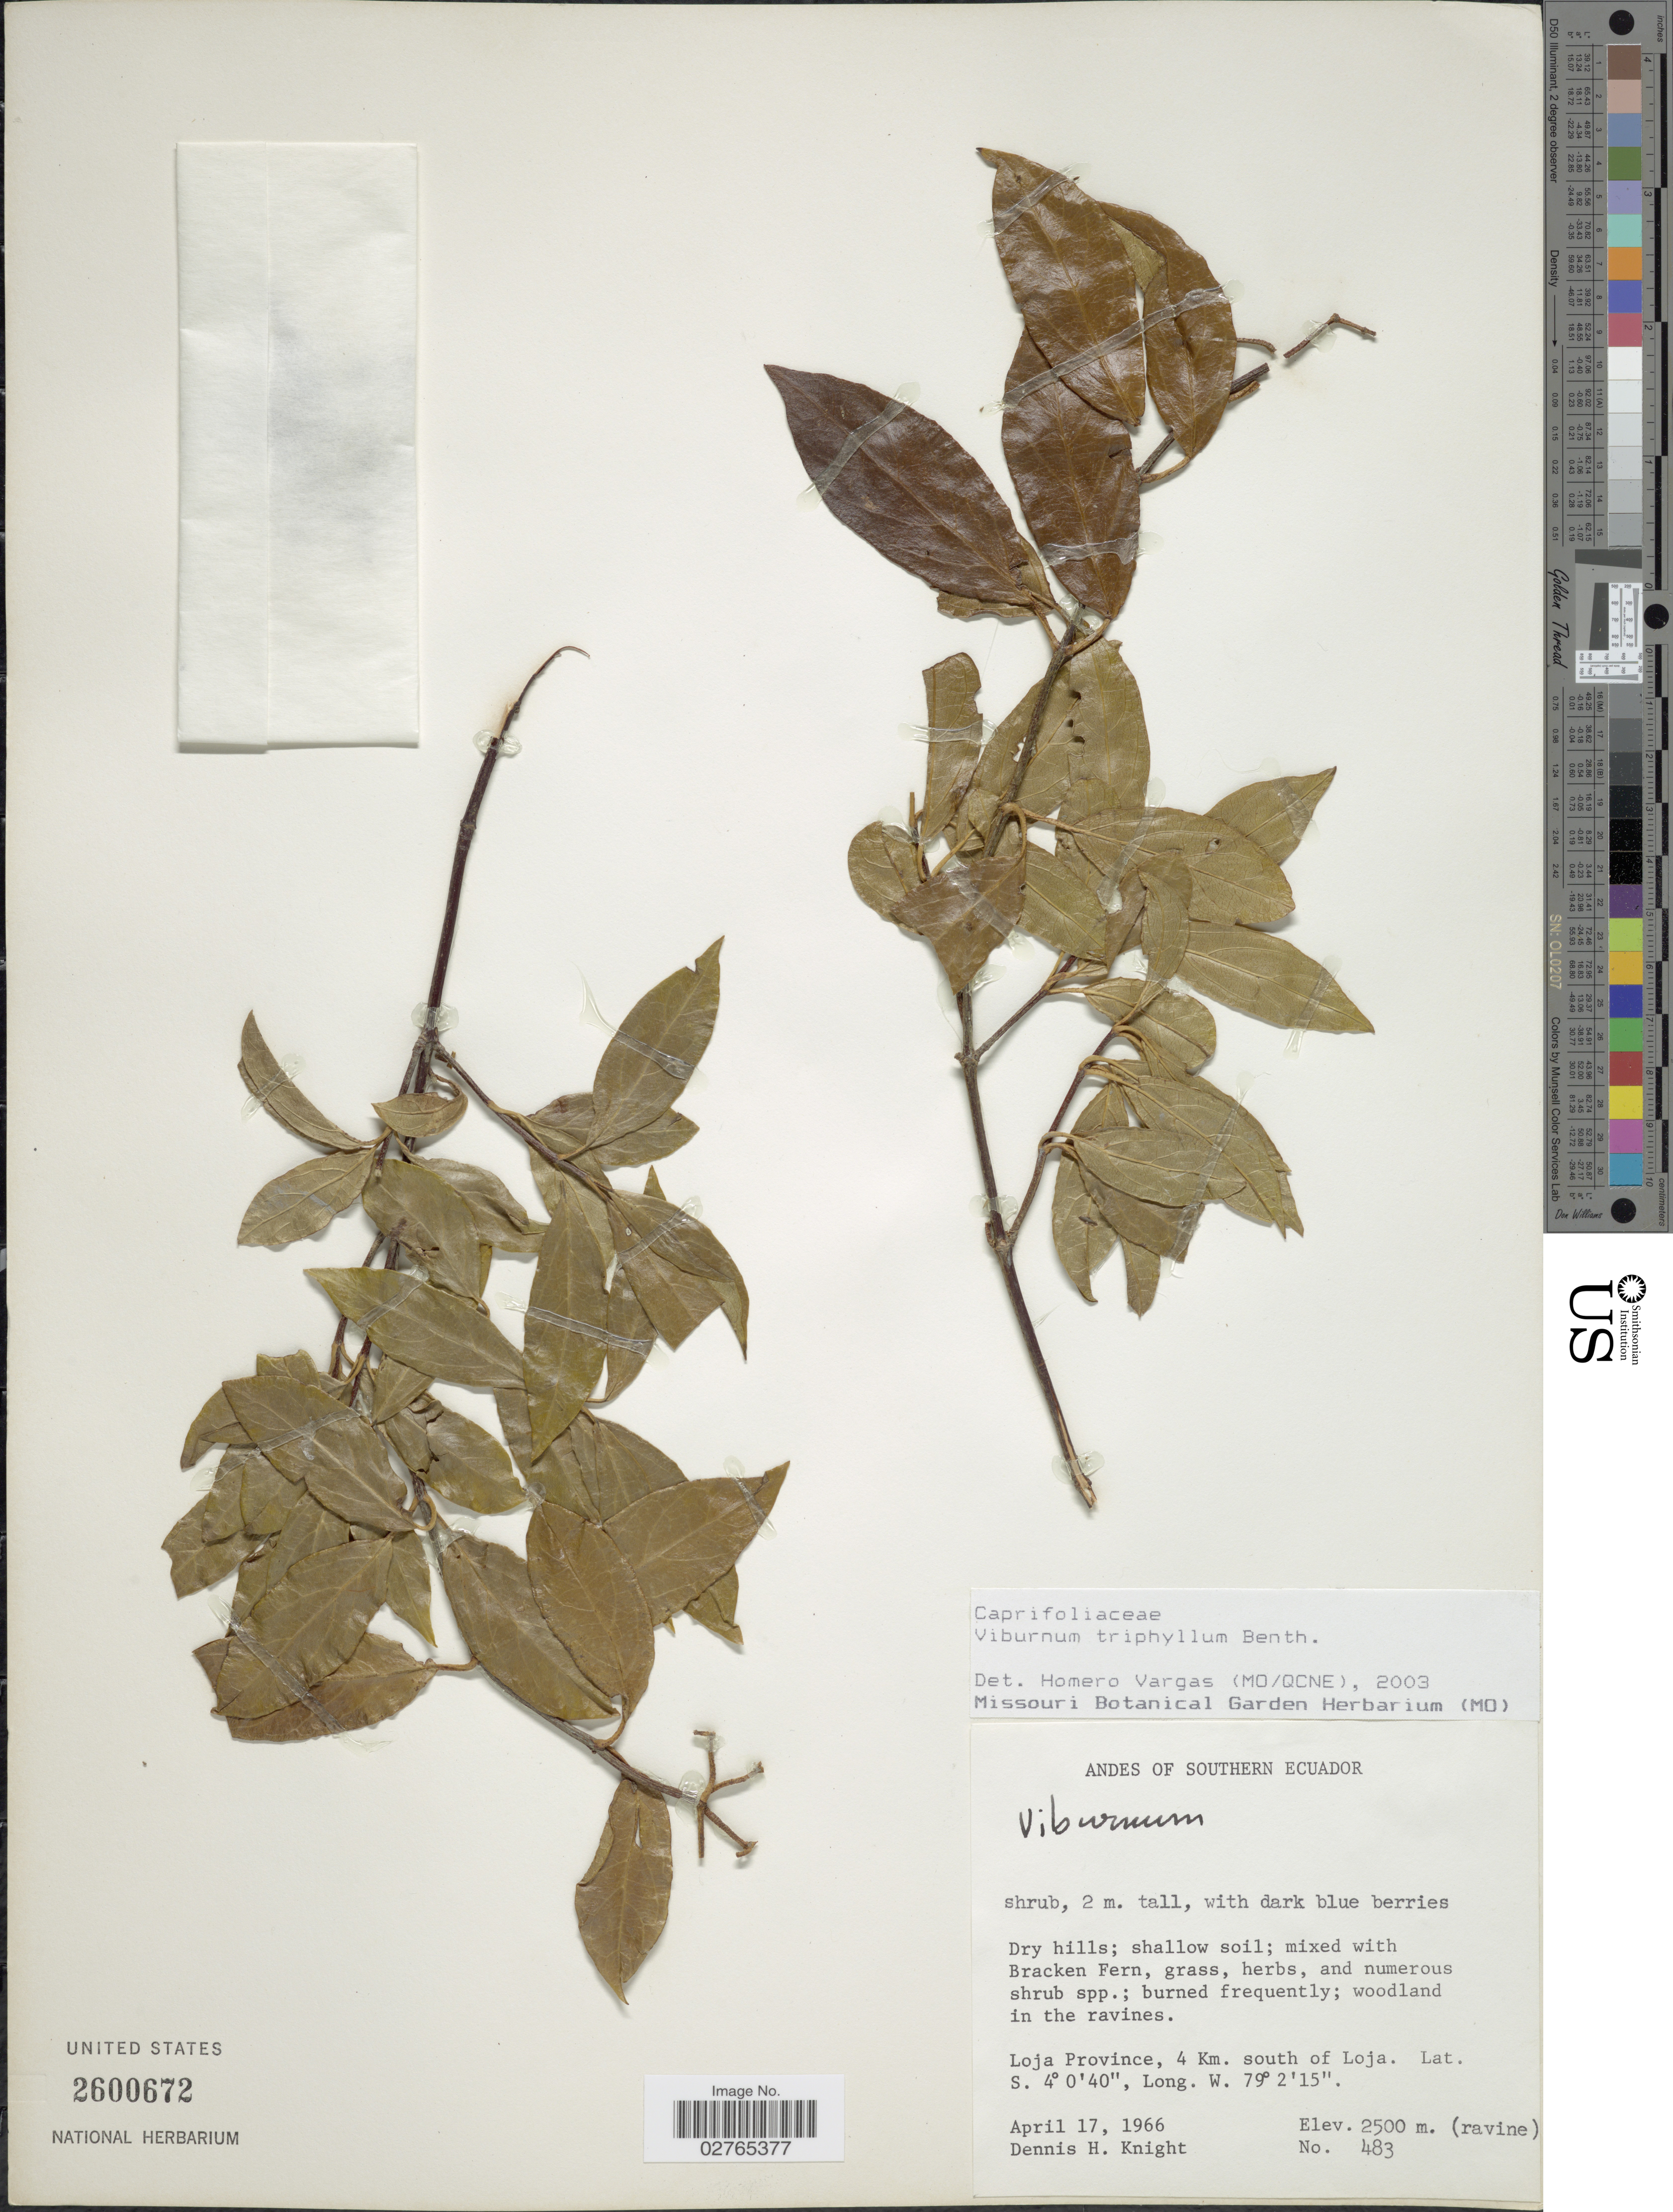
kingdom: Plantae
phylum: Tracheophyta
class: Magnoliopsida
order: Dipsacales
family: Viburnaceae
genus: Viburnum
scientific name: Viburnum triphyllum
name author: Benth.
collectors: D. Knight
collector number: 483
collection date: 1966-04-17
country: Ecuador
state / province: Loja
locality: Andes of Southern Ecuador. 4 Km. south of Loja.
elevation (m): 2500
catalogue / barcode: US 2600672